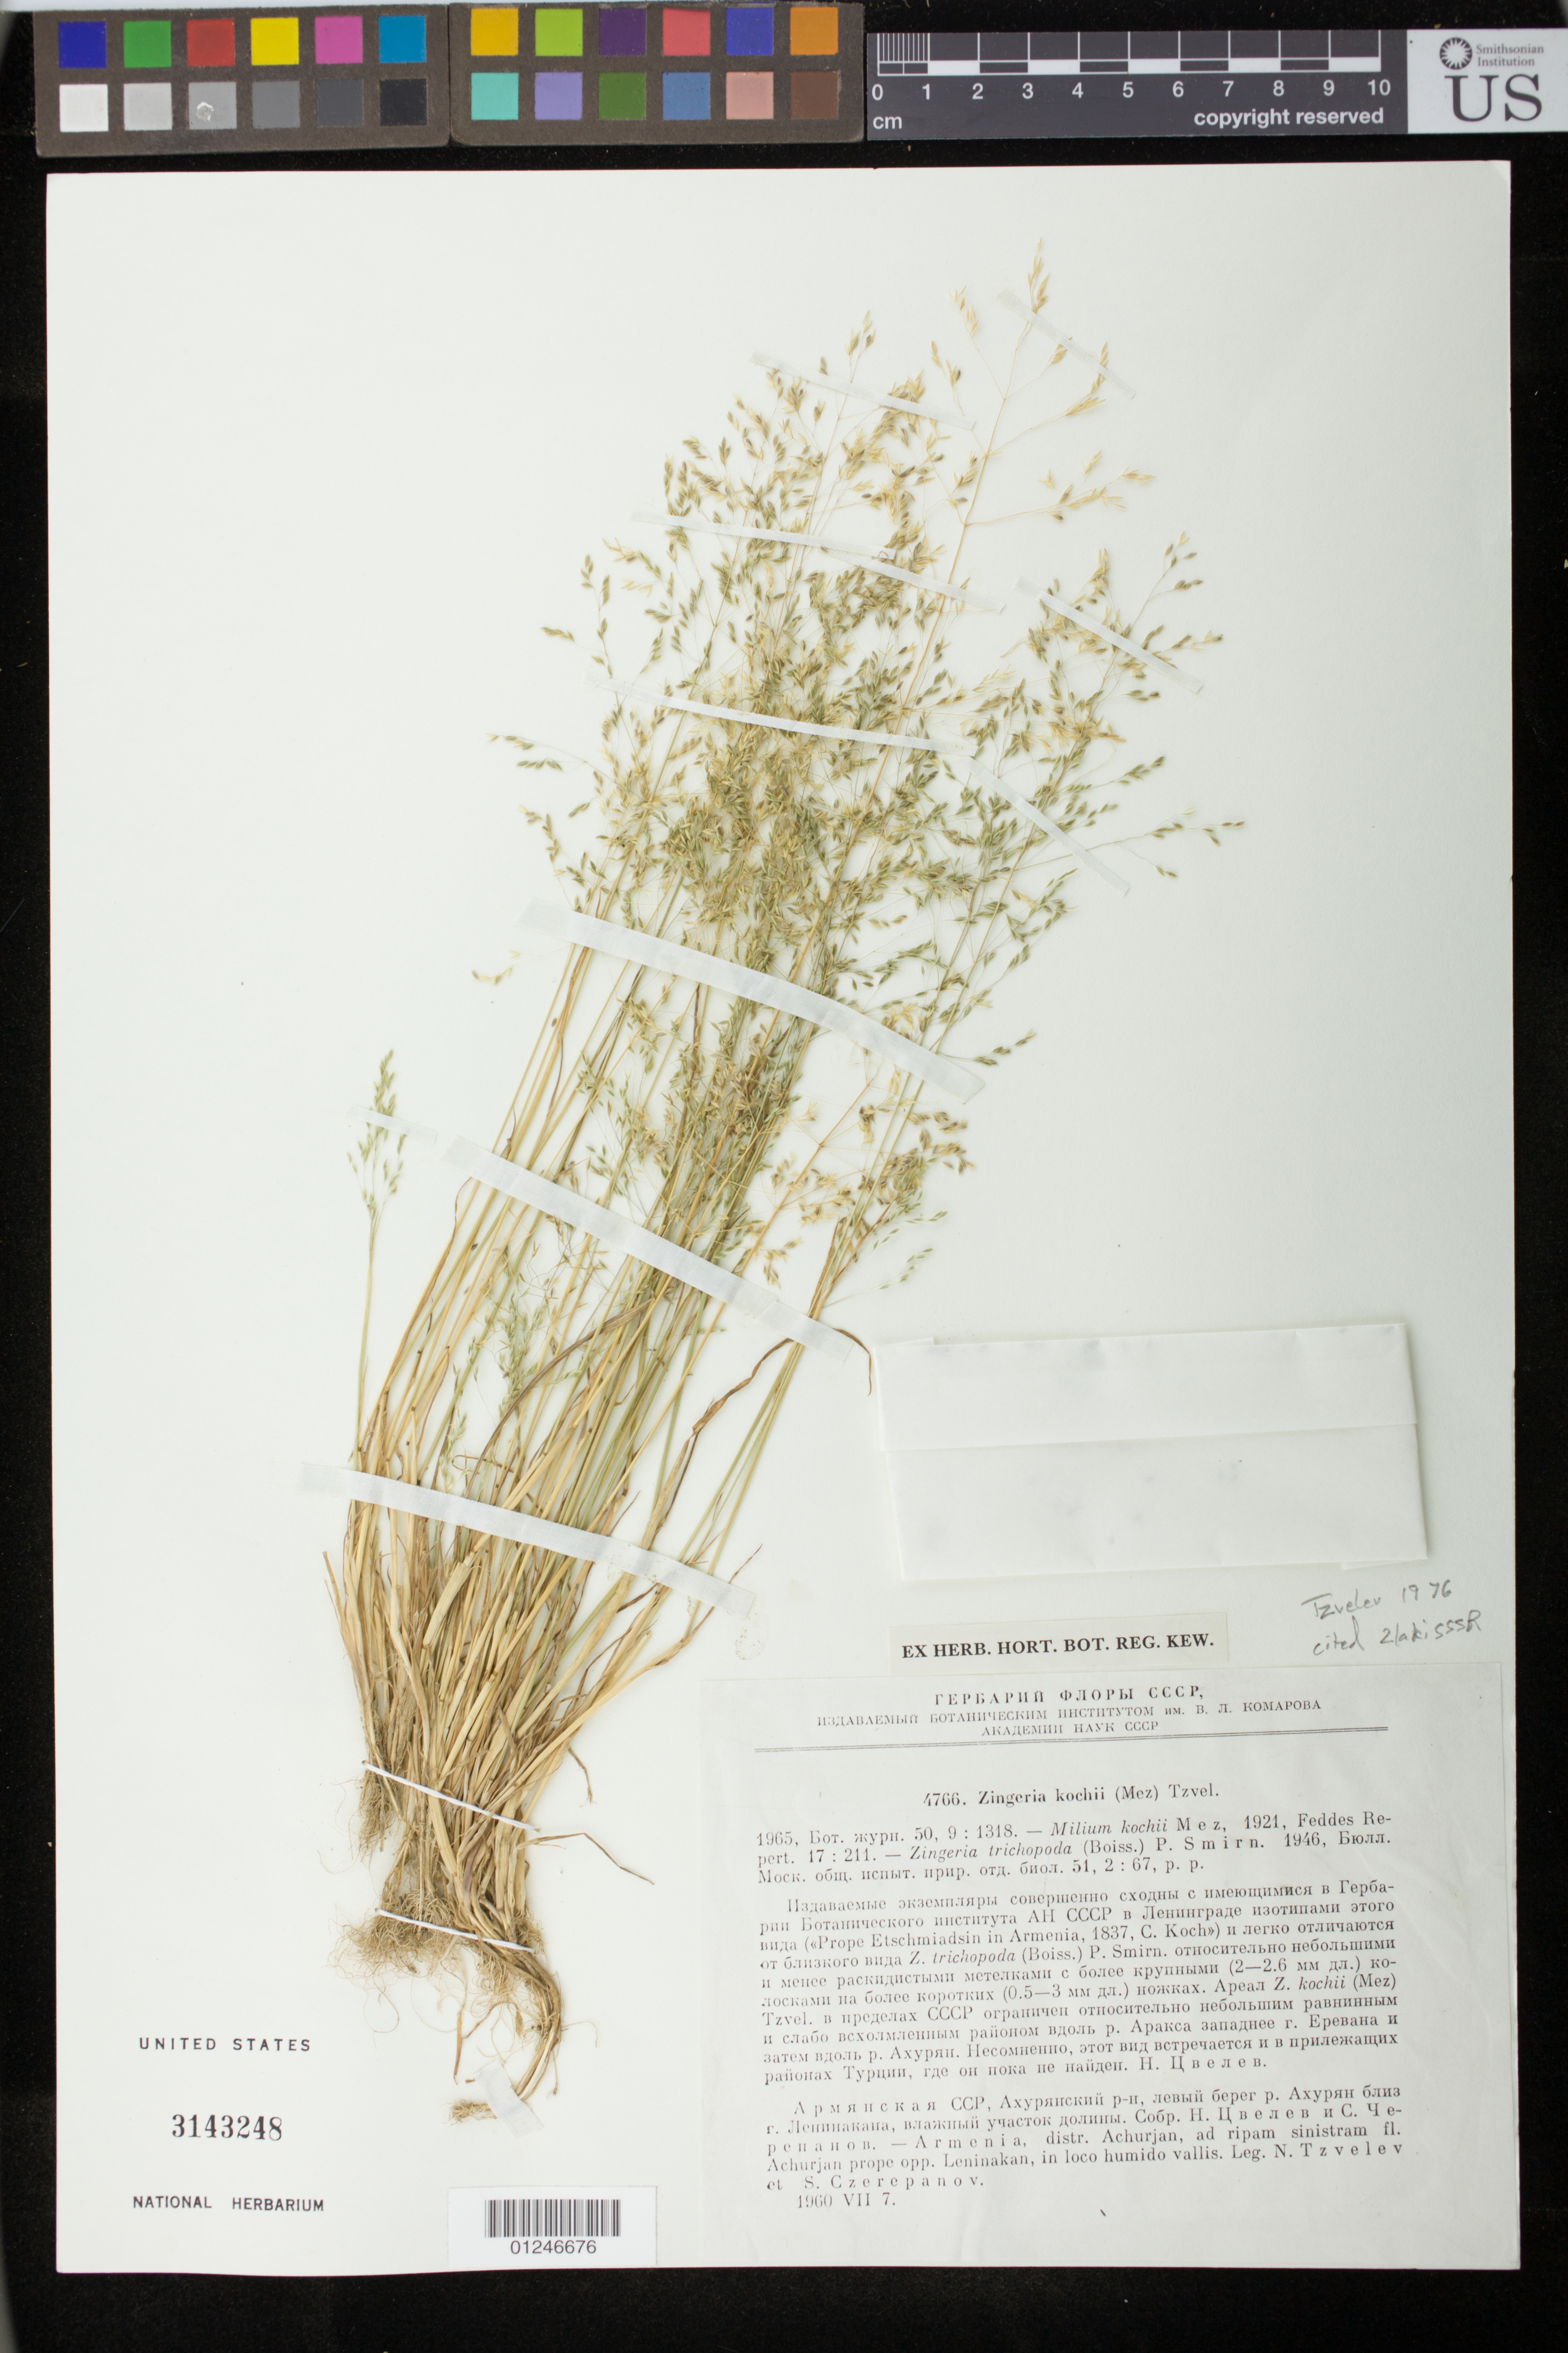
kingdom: Plantae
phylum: Tracheophyta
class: Liliopsida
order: Poales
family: Poaceae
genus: Zingeria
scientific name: Zingeria kochii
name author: (Mez) Tzvelev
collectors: N. N. Tzvelev & S. Czerepanov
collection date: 1960-07-07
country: Armenia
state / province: Shirak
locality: Achurjan distr., ad ripam sinistram fl. Achurjan prope opp. Leninakan [now Giurmi]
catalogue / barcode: US 3143248